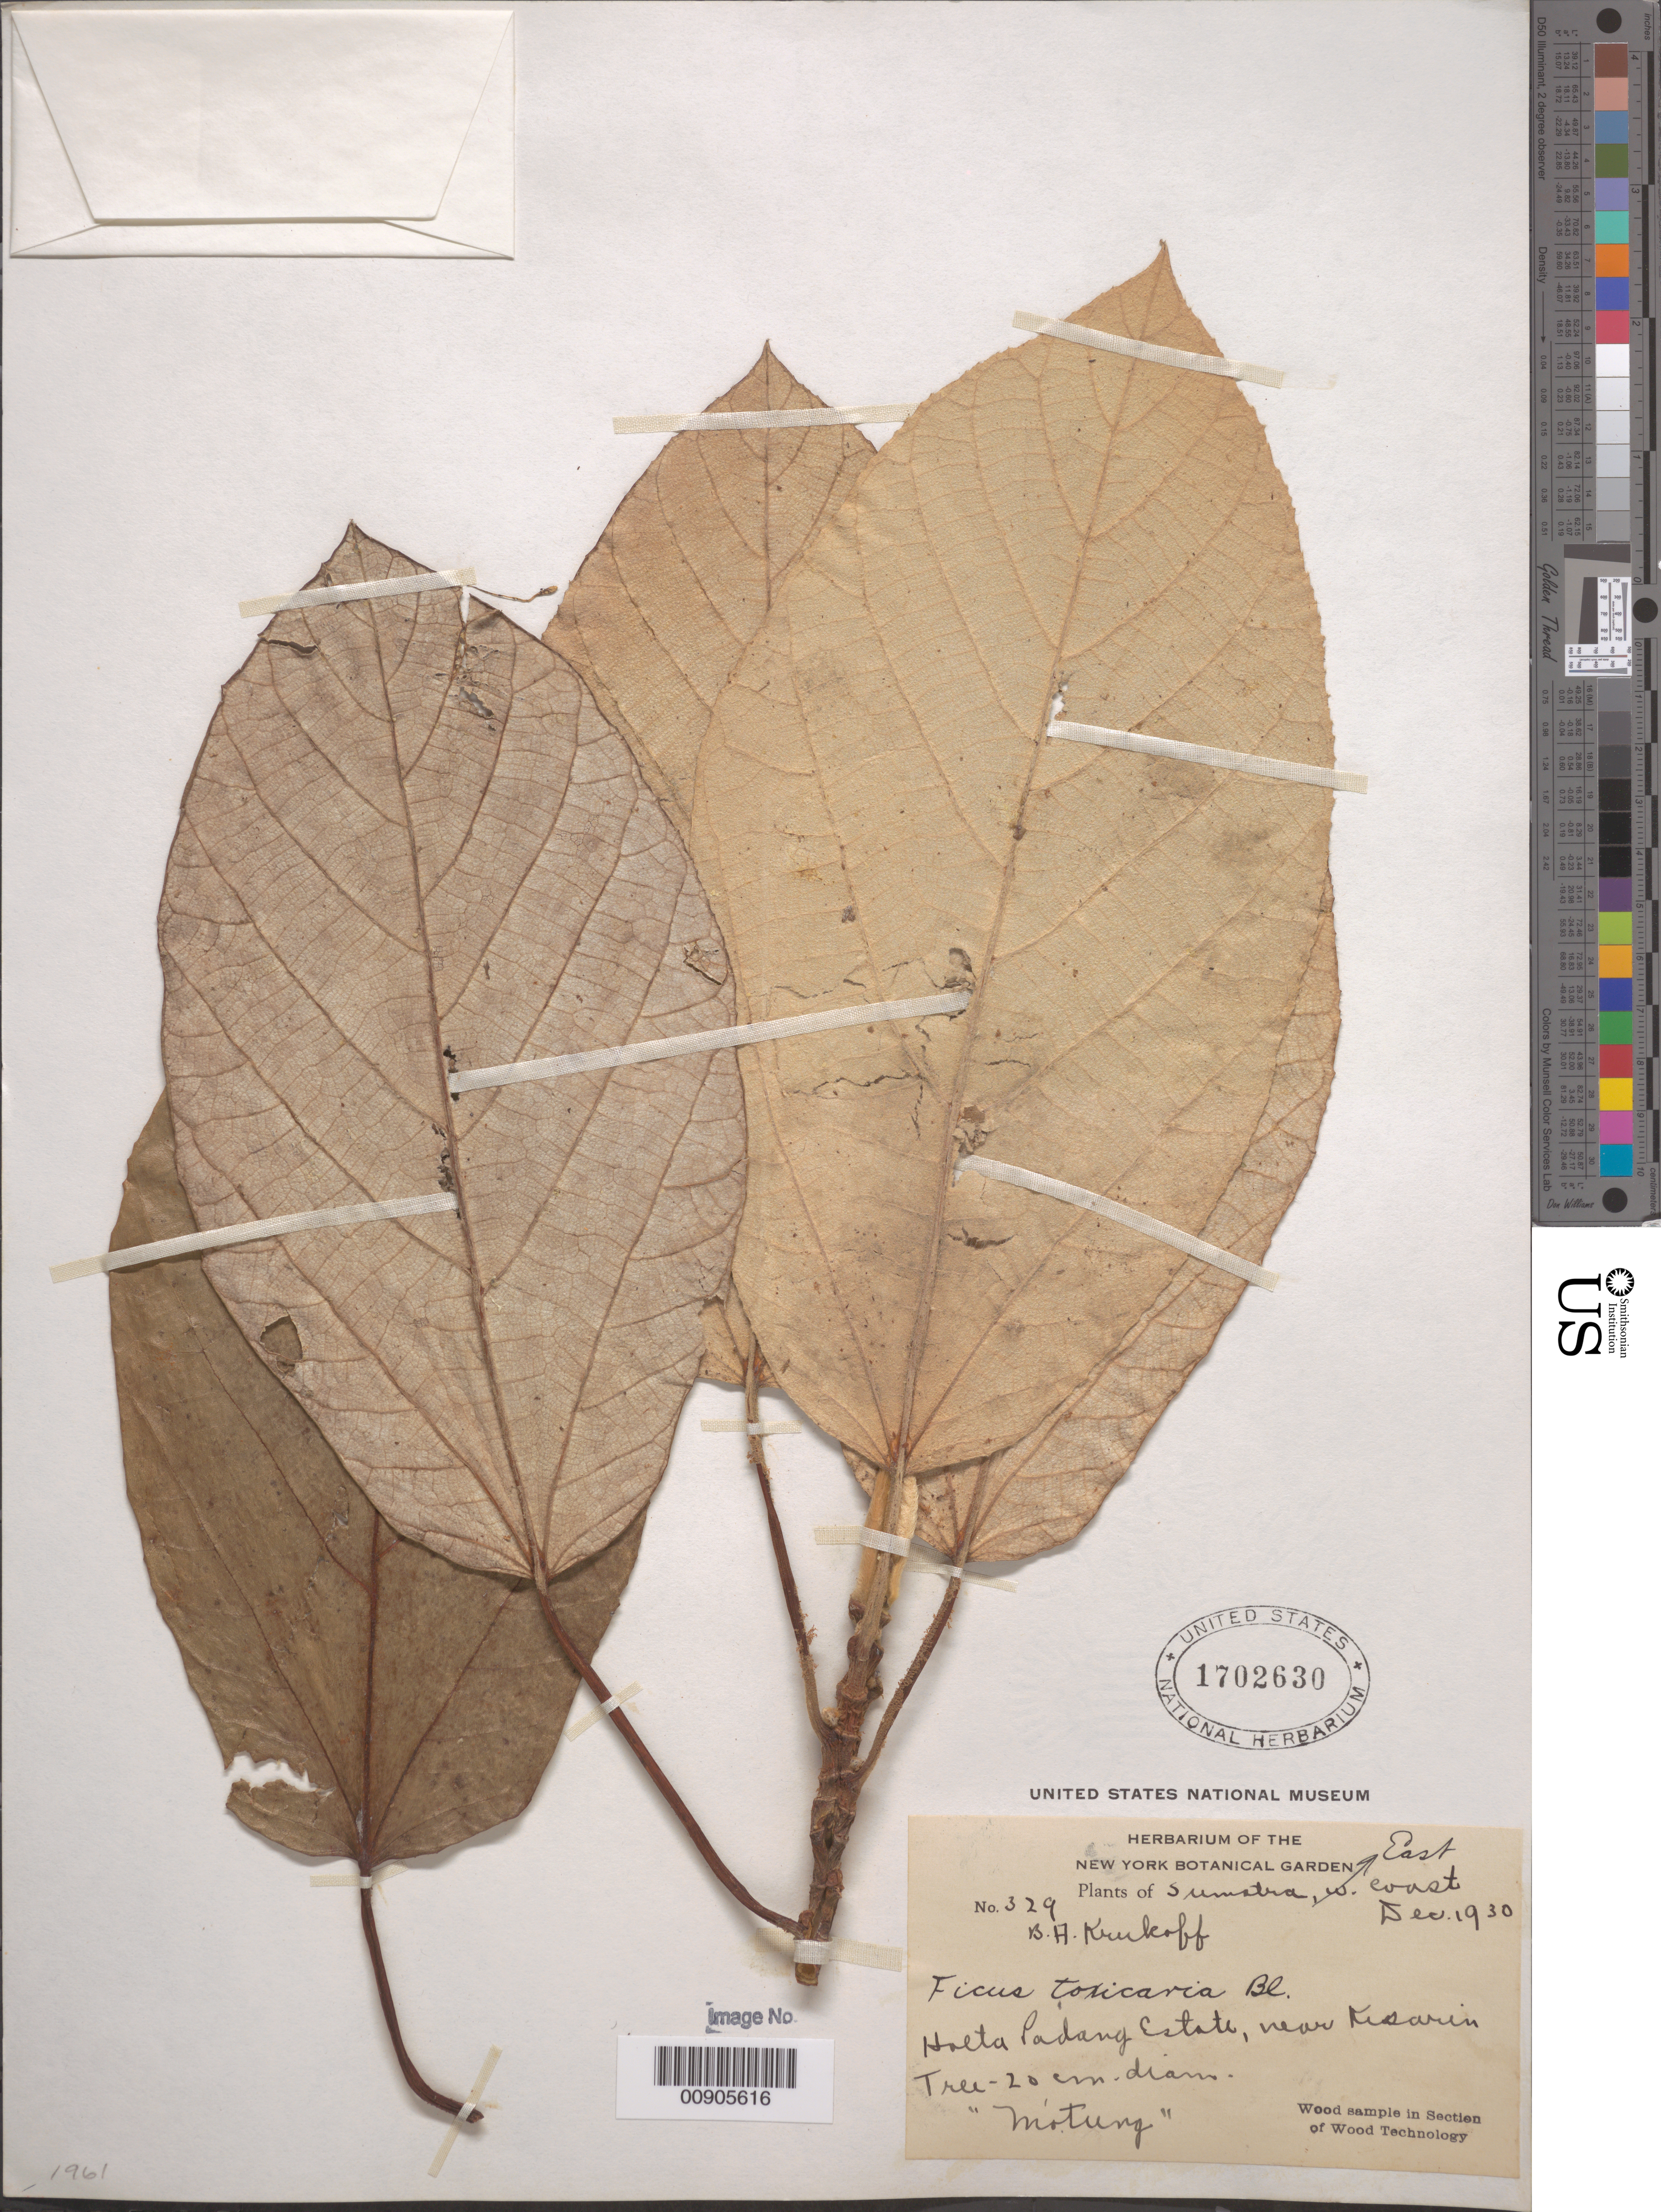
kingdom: Plantae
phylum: Tracheophyta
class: Magnoliopsida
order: Rosales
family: Moraceae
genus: Ficus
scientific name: Ficus toxicaria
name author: L.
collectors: B. A. Krukoff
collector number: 329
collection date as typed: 19 Dec 1930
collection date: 1930-12-19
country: Indonesia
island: Sumatra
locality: Holta Padang Estate, near Kisarin. Sumatra East Coaast.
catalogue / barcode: US 1702630